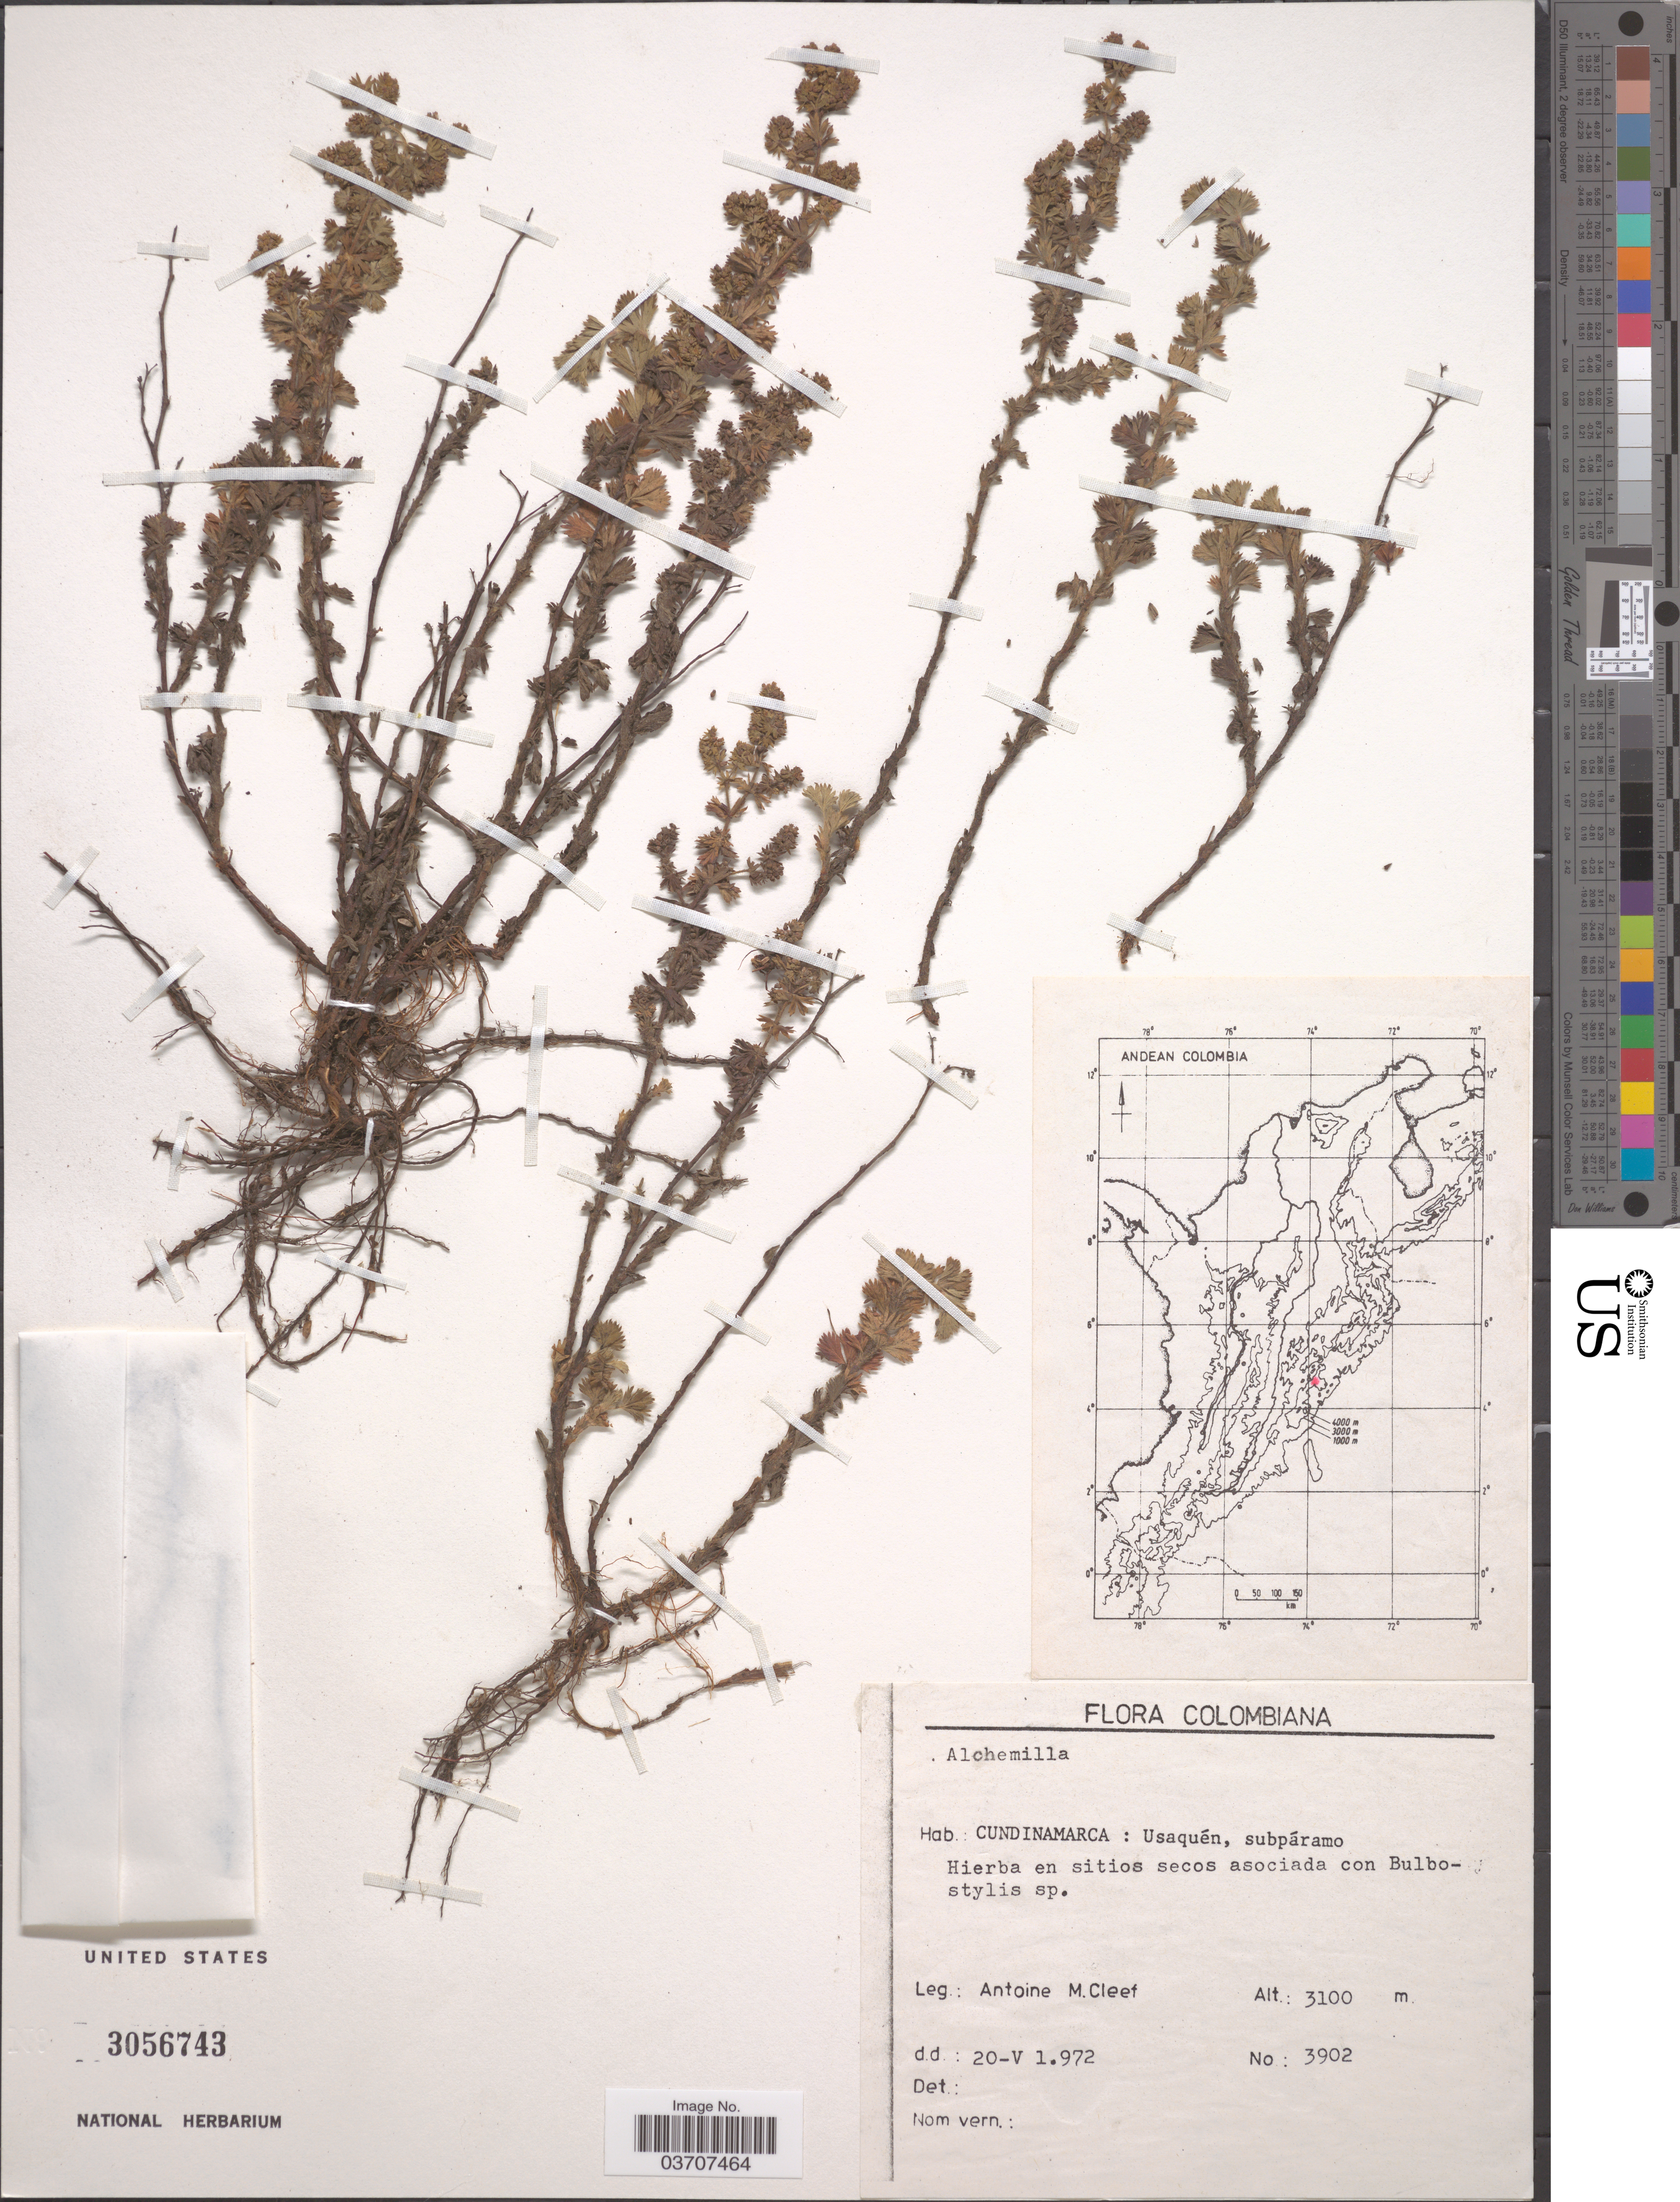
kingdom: Plantae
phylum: Tracheophyta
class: Magnoliopsida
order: Rosales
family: Rosaceae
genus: Lachemilla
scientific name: Lachemilla sp.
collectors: A. M. Cleef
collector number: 3902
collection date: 1972-05-20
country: Colombia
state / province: Cundinamarca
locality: Usaquén, subpáramo.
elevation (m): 3100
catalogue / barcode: US 3056743